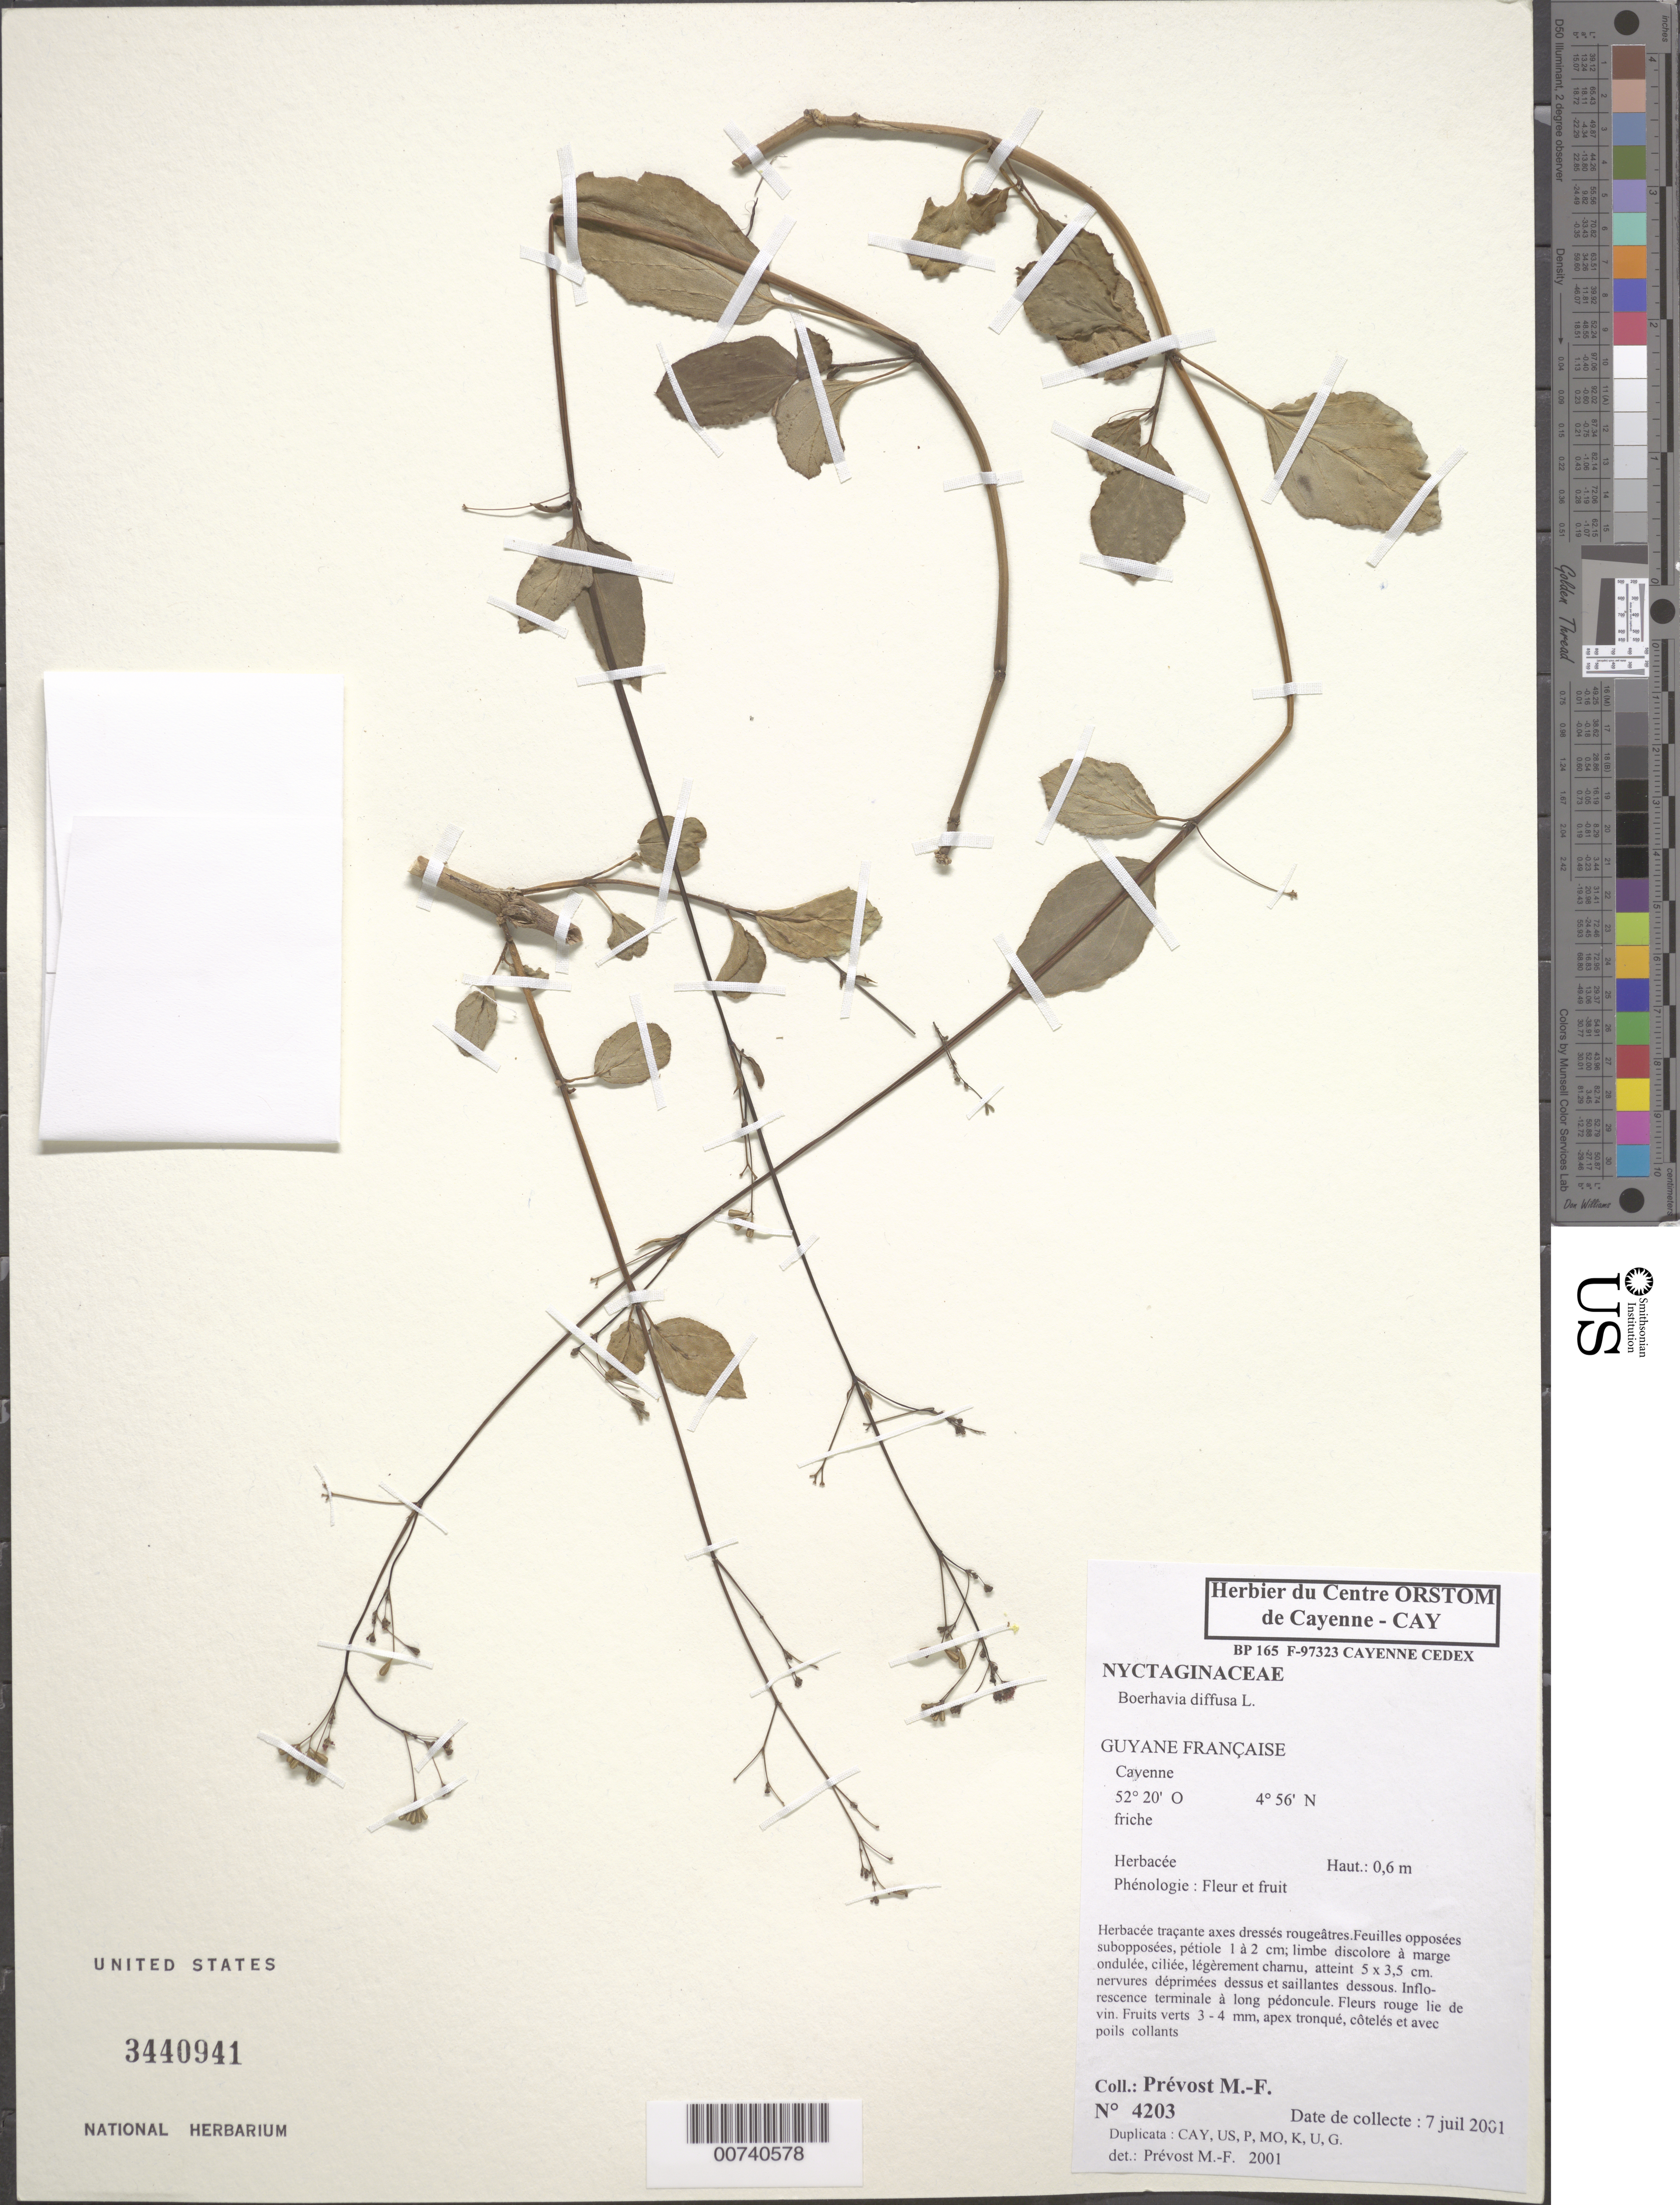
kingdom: Plantae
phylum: Tracheophyta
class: Magnoliopsida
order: Caryophyllales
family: Nyctaginaceae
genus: Boerhavia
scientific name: Boerhavia diffusa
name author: L.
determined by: Prévost, M.-F.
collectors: M.-F. Prévost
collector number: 4203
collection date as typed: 7-Jul-01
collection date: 2001-07-07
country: French Guiana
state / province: Cayenne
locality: Cayenne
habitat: Wasteland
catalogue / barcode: US 3440941